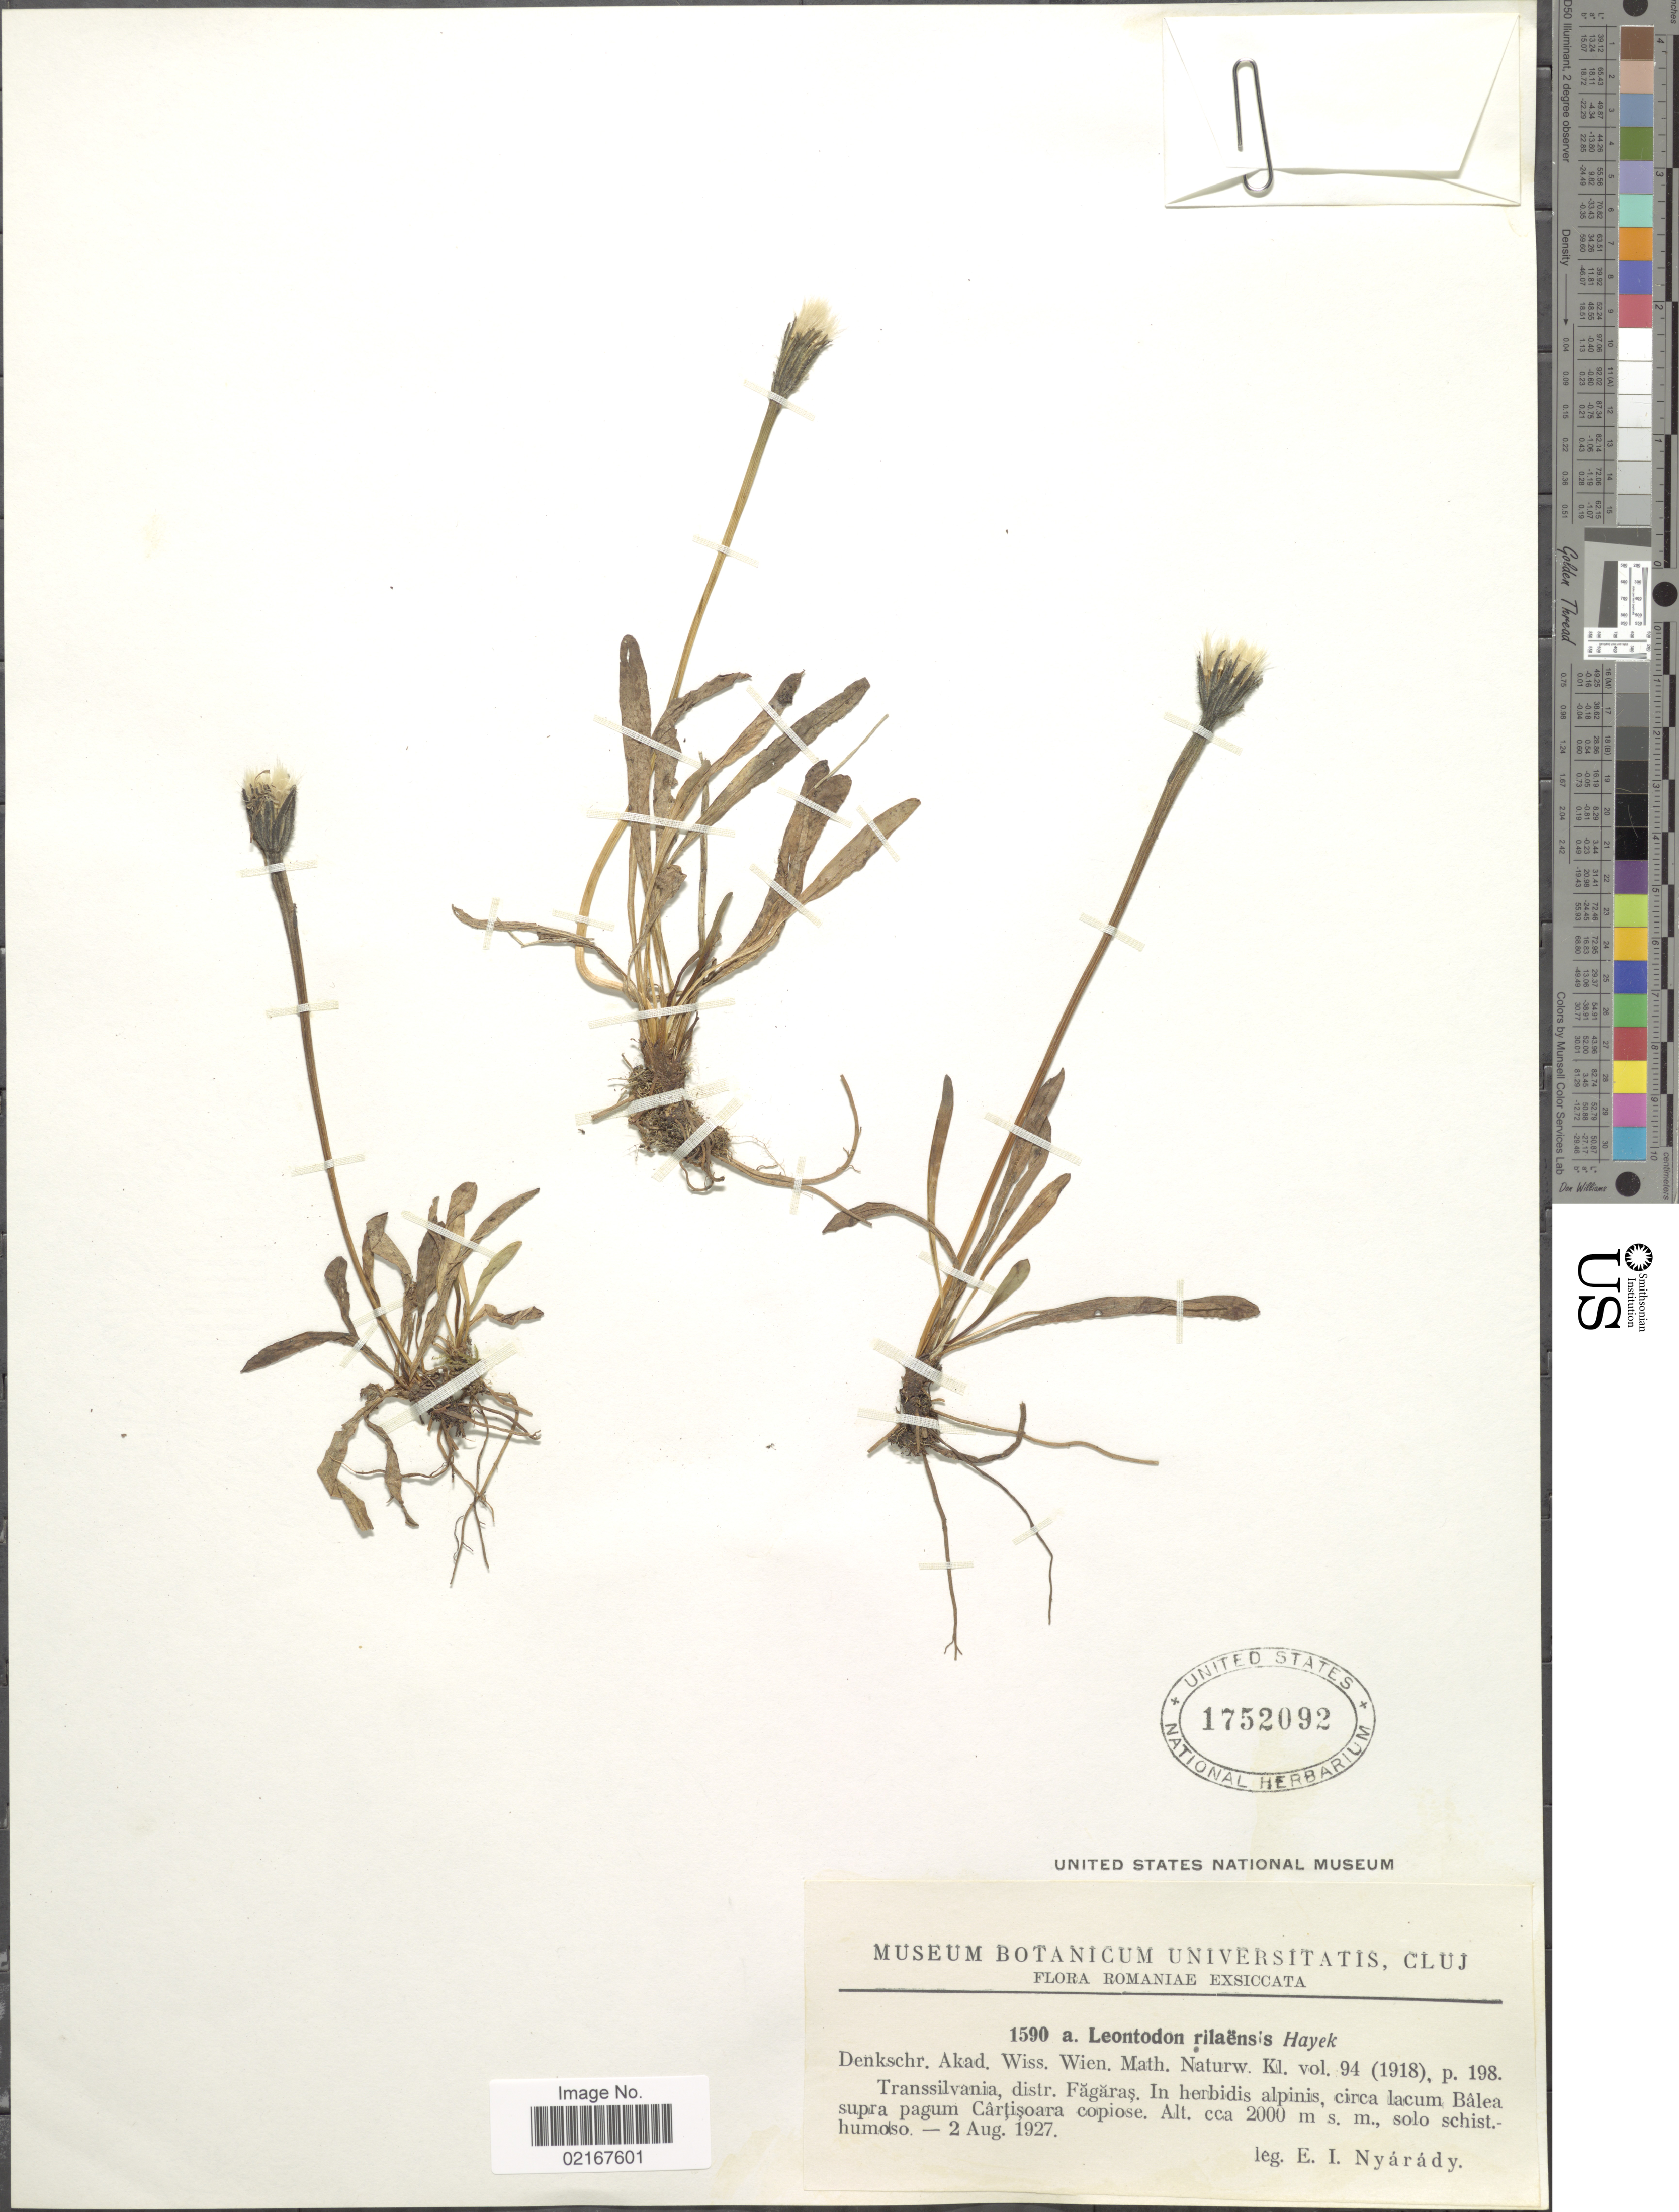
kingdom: Plantae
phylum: Tracheophyta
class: Magnoliopsida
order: Asterales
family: Asteraceae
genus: Scorzoneroides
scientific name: Scorzoneroides rilaensis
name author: (Hayek) Holub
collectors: E. Nyárády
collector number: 1590a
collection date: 1927-08-02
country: Romania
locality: Transsilvania, distr. Fagaras, circa lacum Balea supra pagum Cartisoara copiose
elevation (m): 2000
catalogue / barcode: US 1752092